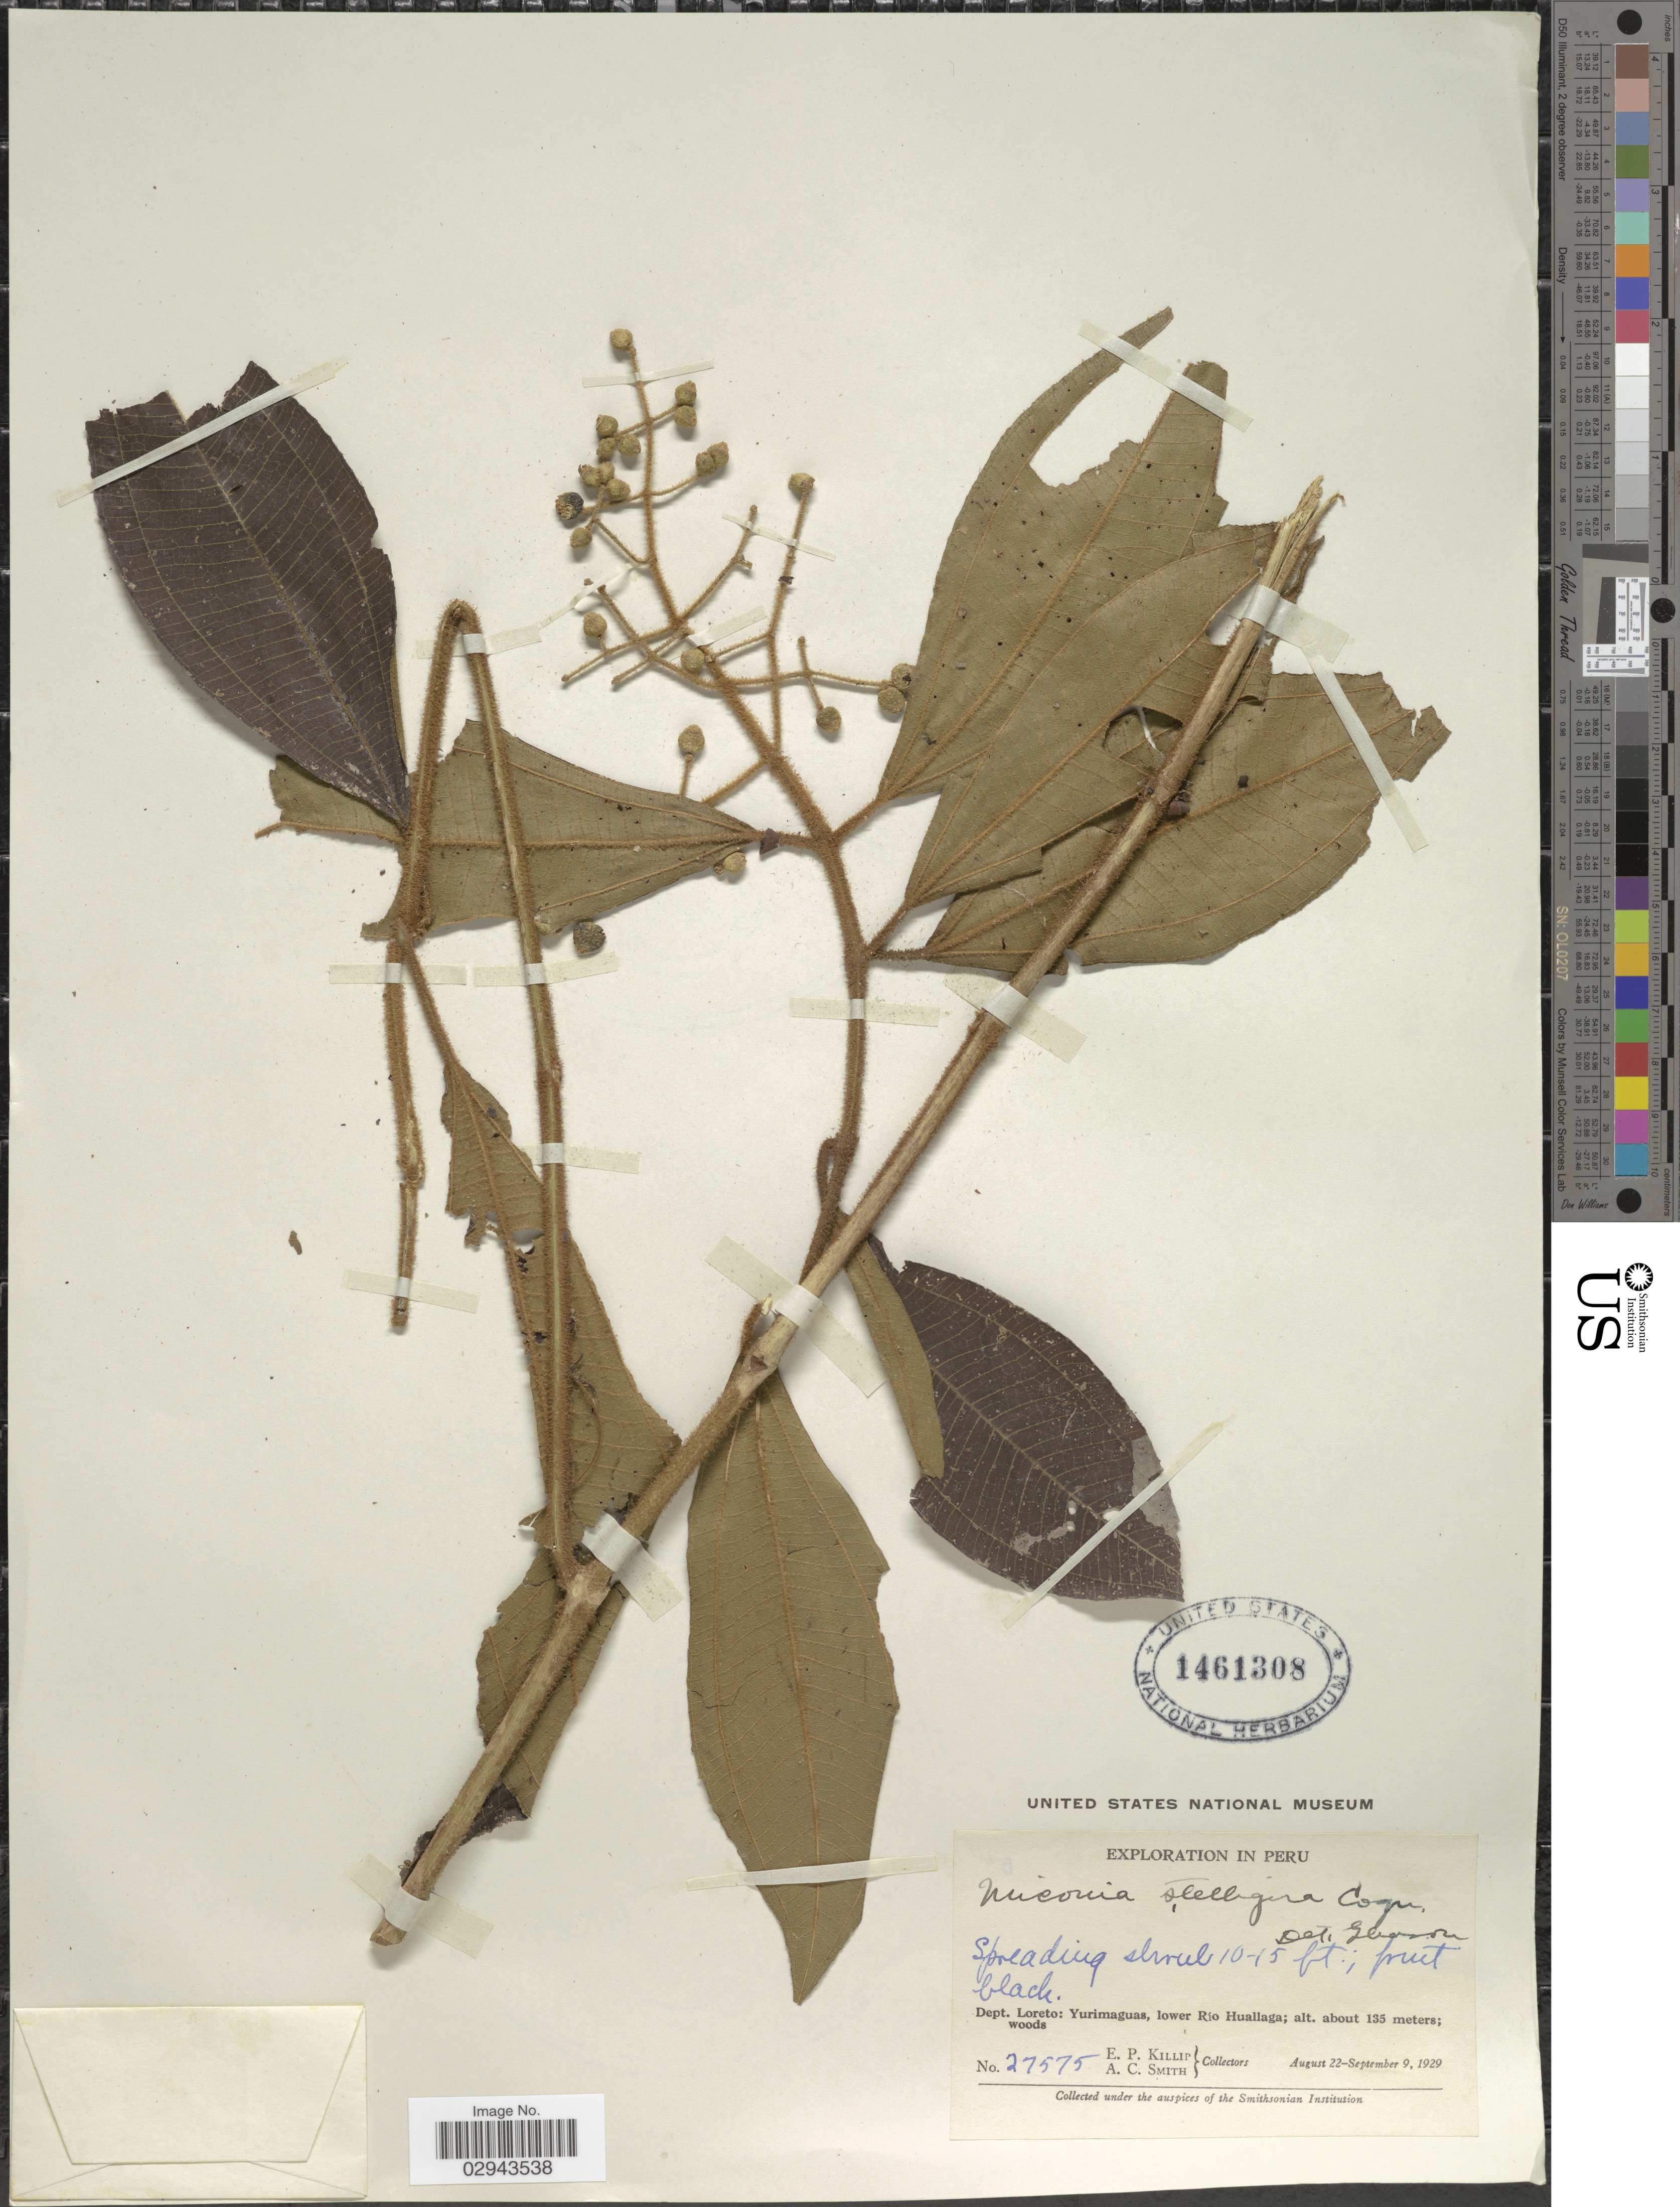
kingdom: Plantae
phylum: Tracheophyta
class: Magnoliopsida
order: Myrtales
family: Melastomataceae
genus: Miconia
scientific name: Miconia stelligera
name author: Cogn.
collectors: E. P. Killip & A. C. Smith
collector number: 27575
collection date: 1929-08-22/1929-09-09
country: Peru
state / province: Loreto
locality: Yurimaguas, lower Río Huallaga.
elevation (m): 135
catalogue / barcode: US 1461308